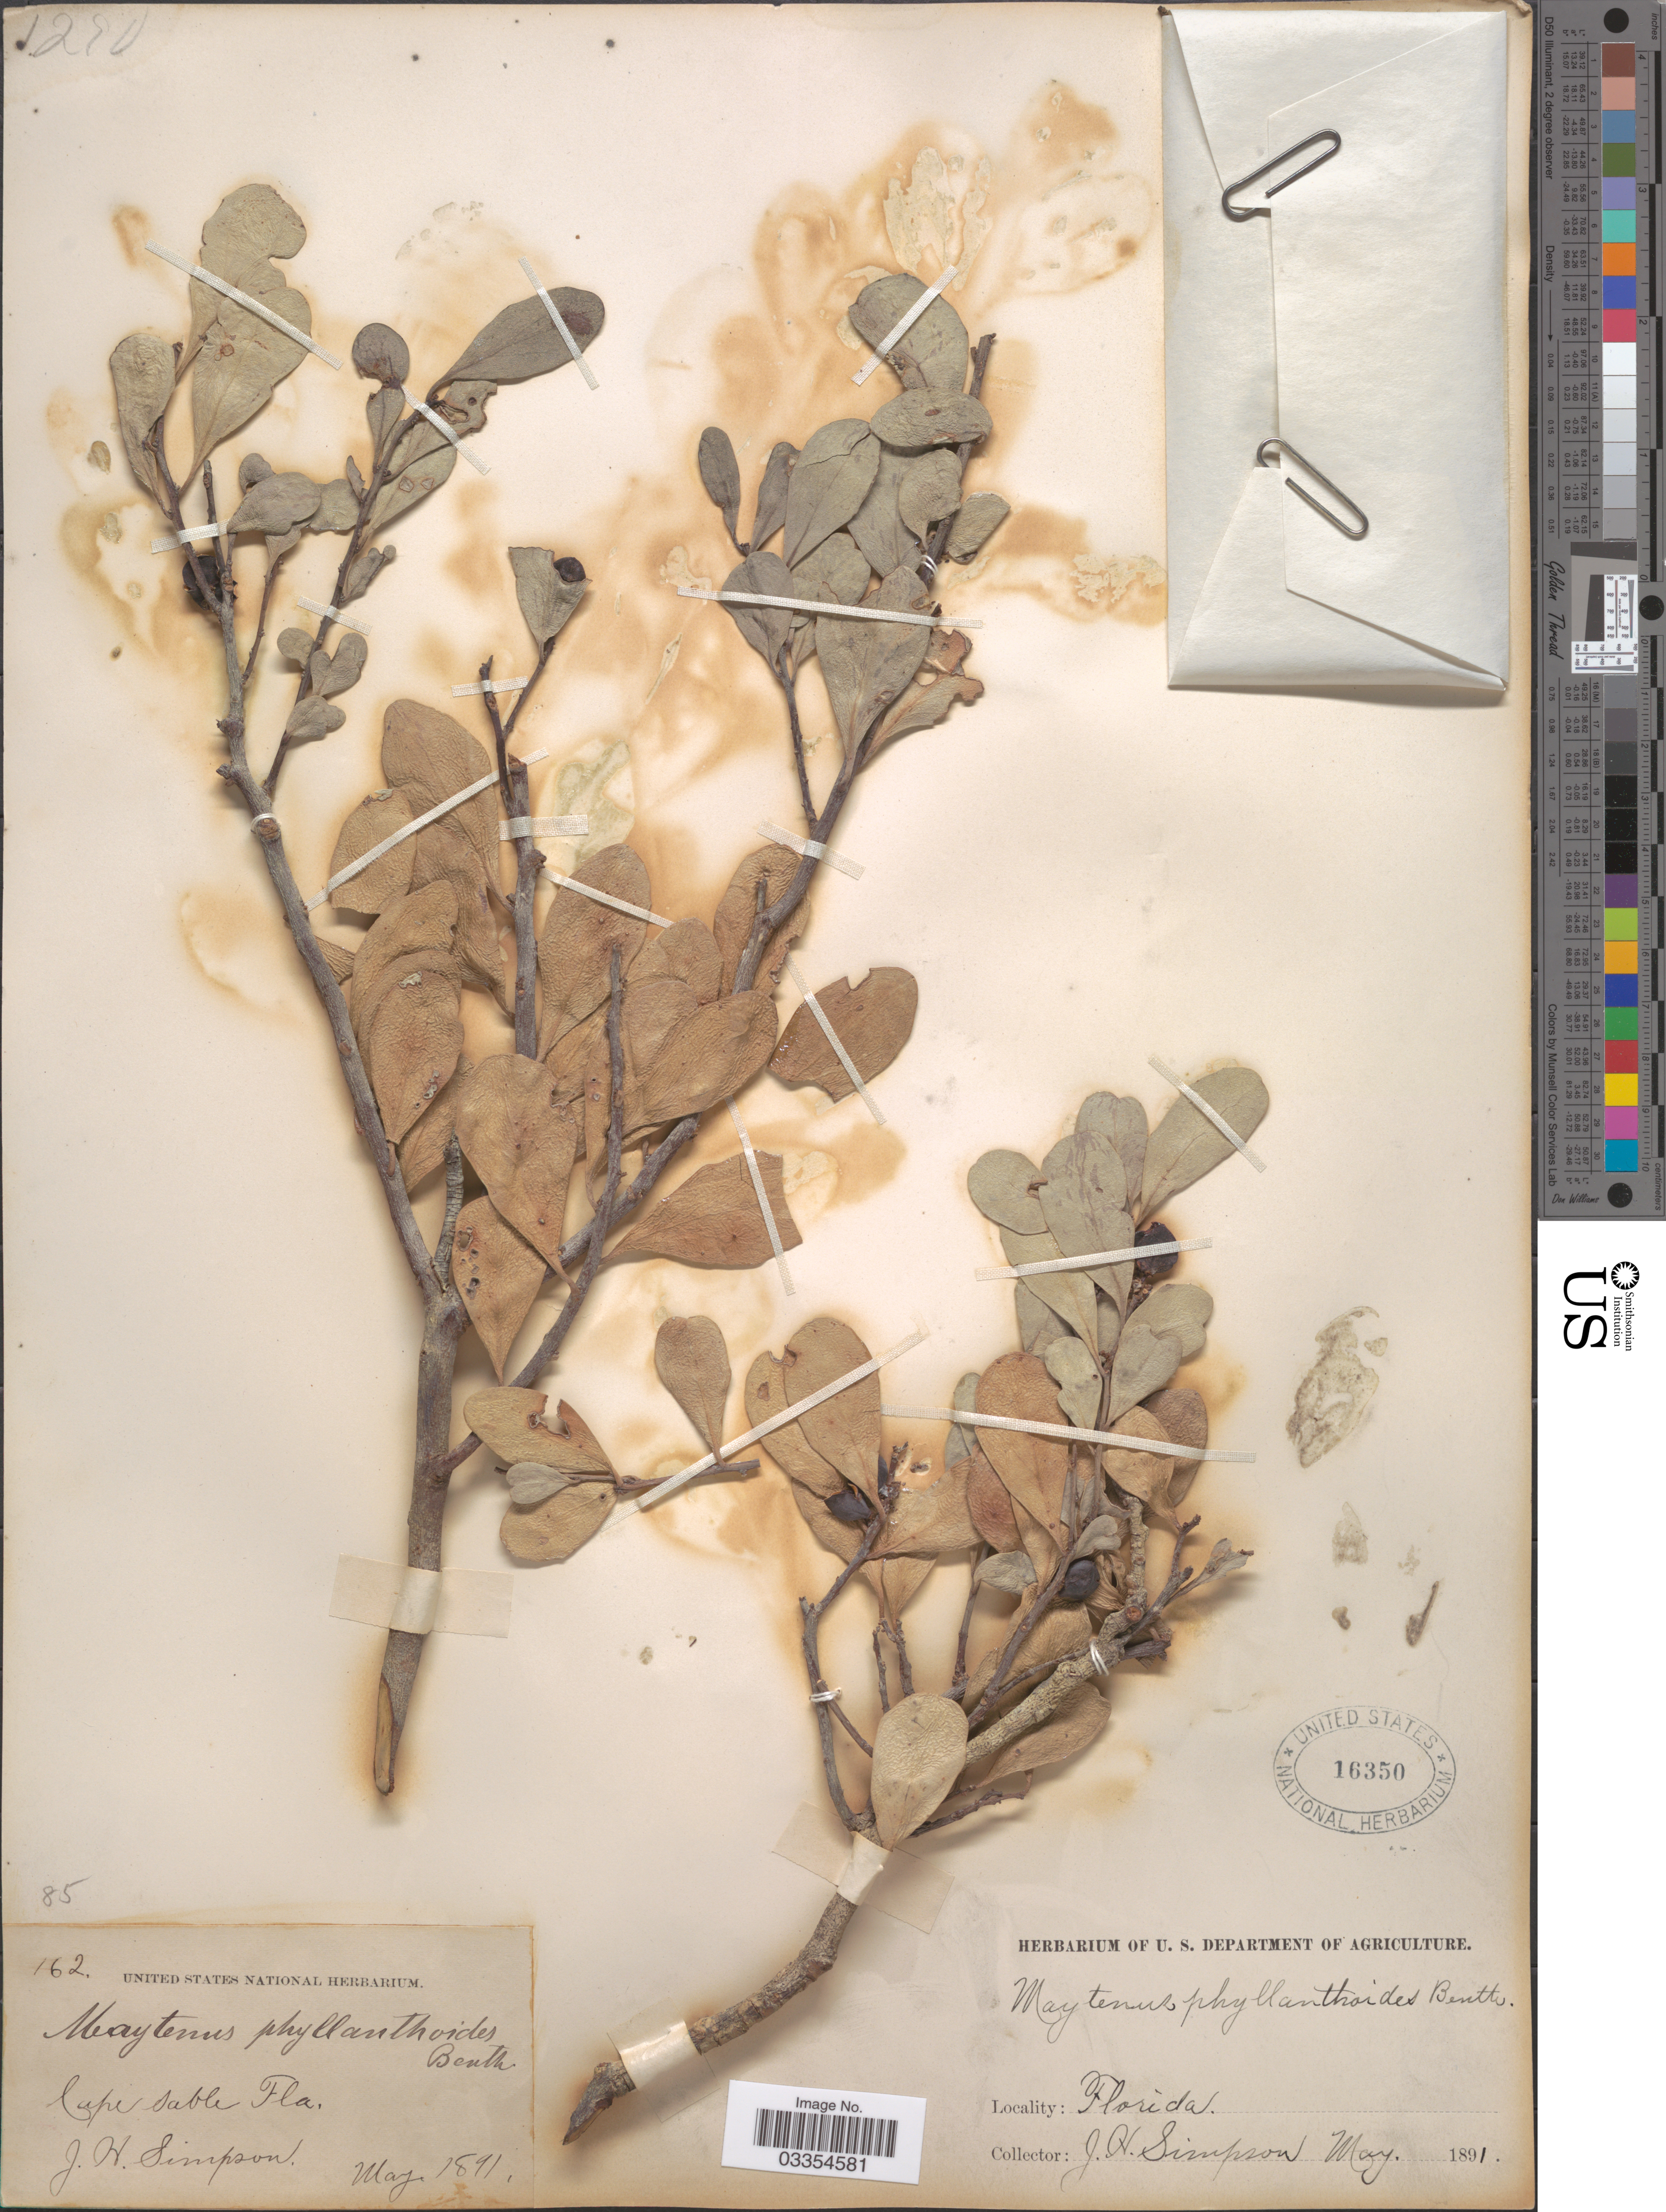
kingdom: Plantae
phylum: Tracheophyta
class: Magnoliopsida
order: Celastrales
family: Celastraceae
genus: Tricerma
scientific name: Tricerma phyllanthoides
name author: (Benth.) Lundell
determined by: Strong, Mark T., (BOT), Smithsonian Institution - National Museum of Natural History (UNITED STATES)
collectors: J. H. Simpson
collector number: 162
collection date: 1891-05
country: United States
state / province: Florida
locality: Cape Sable.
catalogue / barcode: US 16350